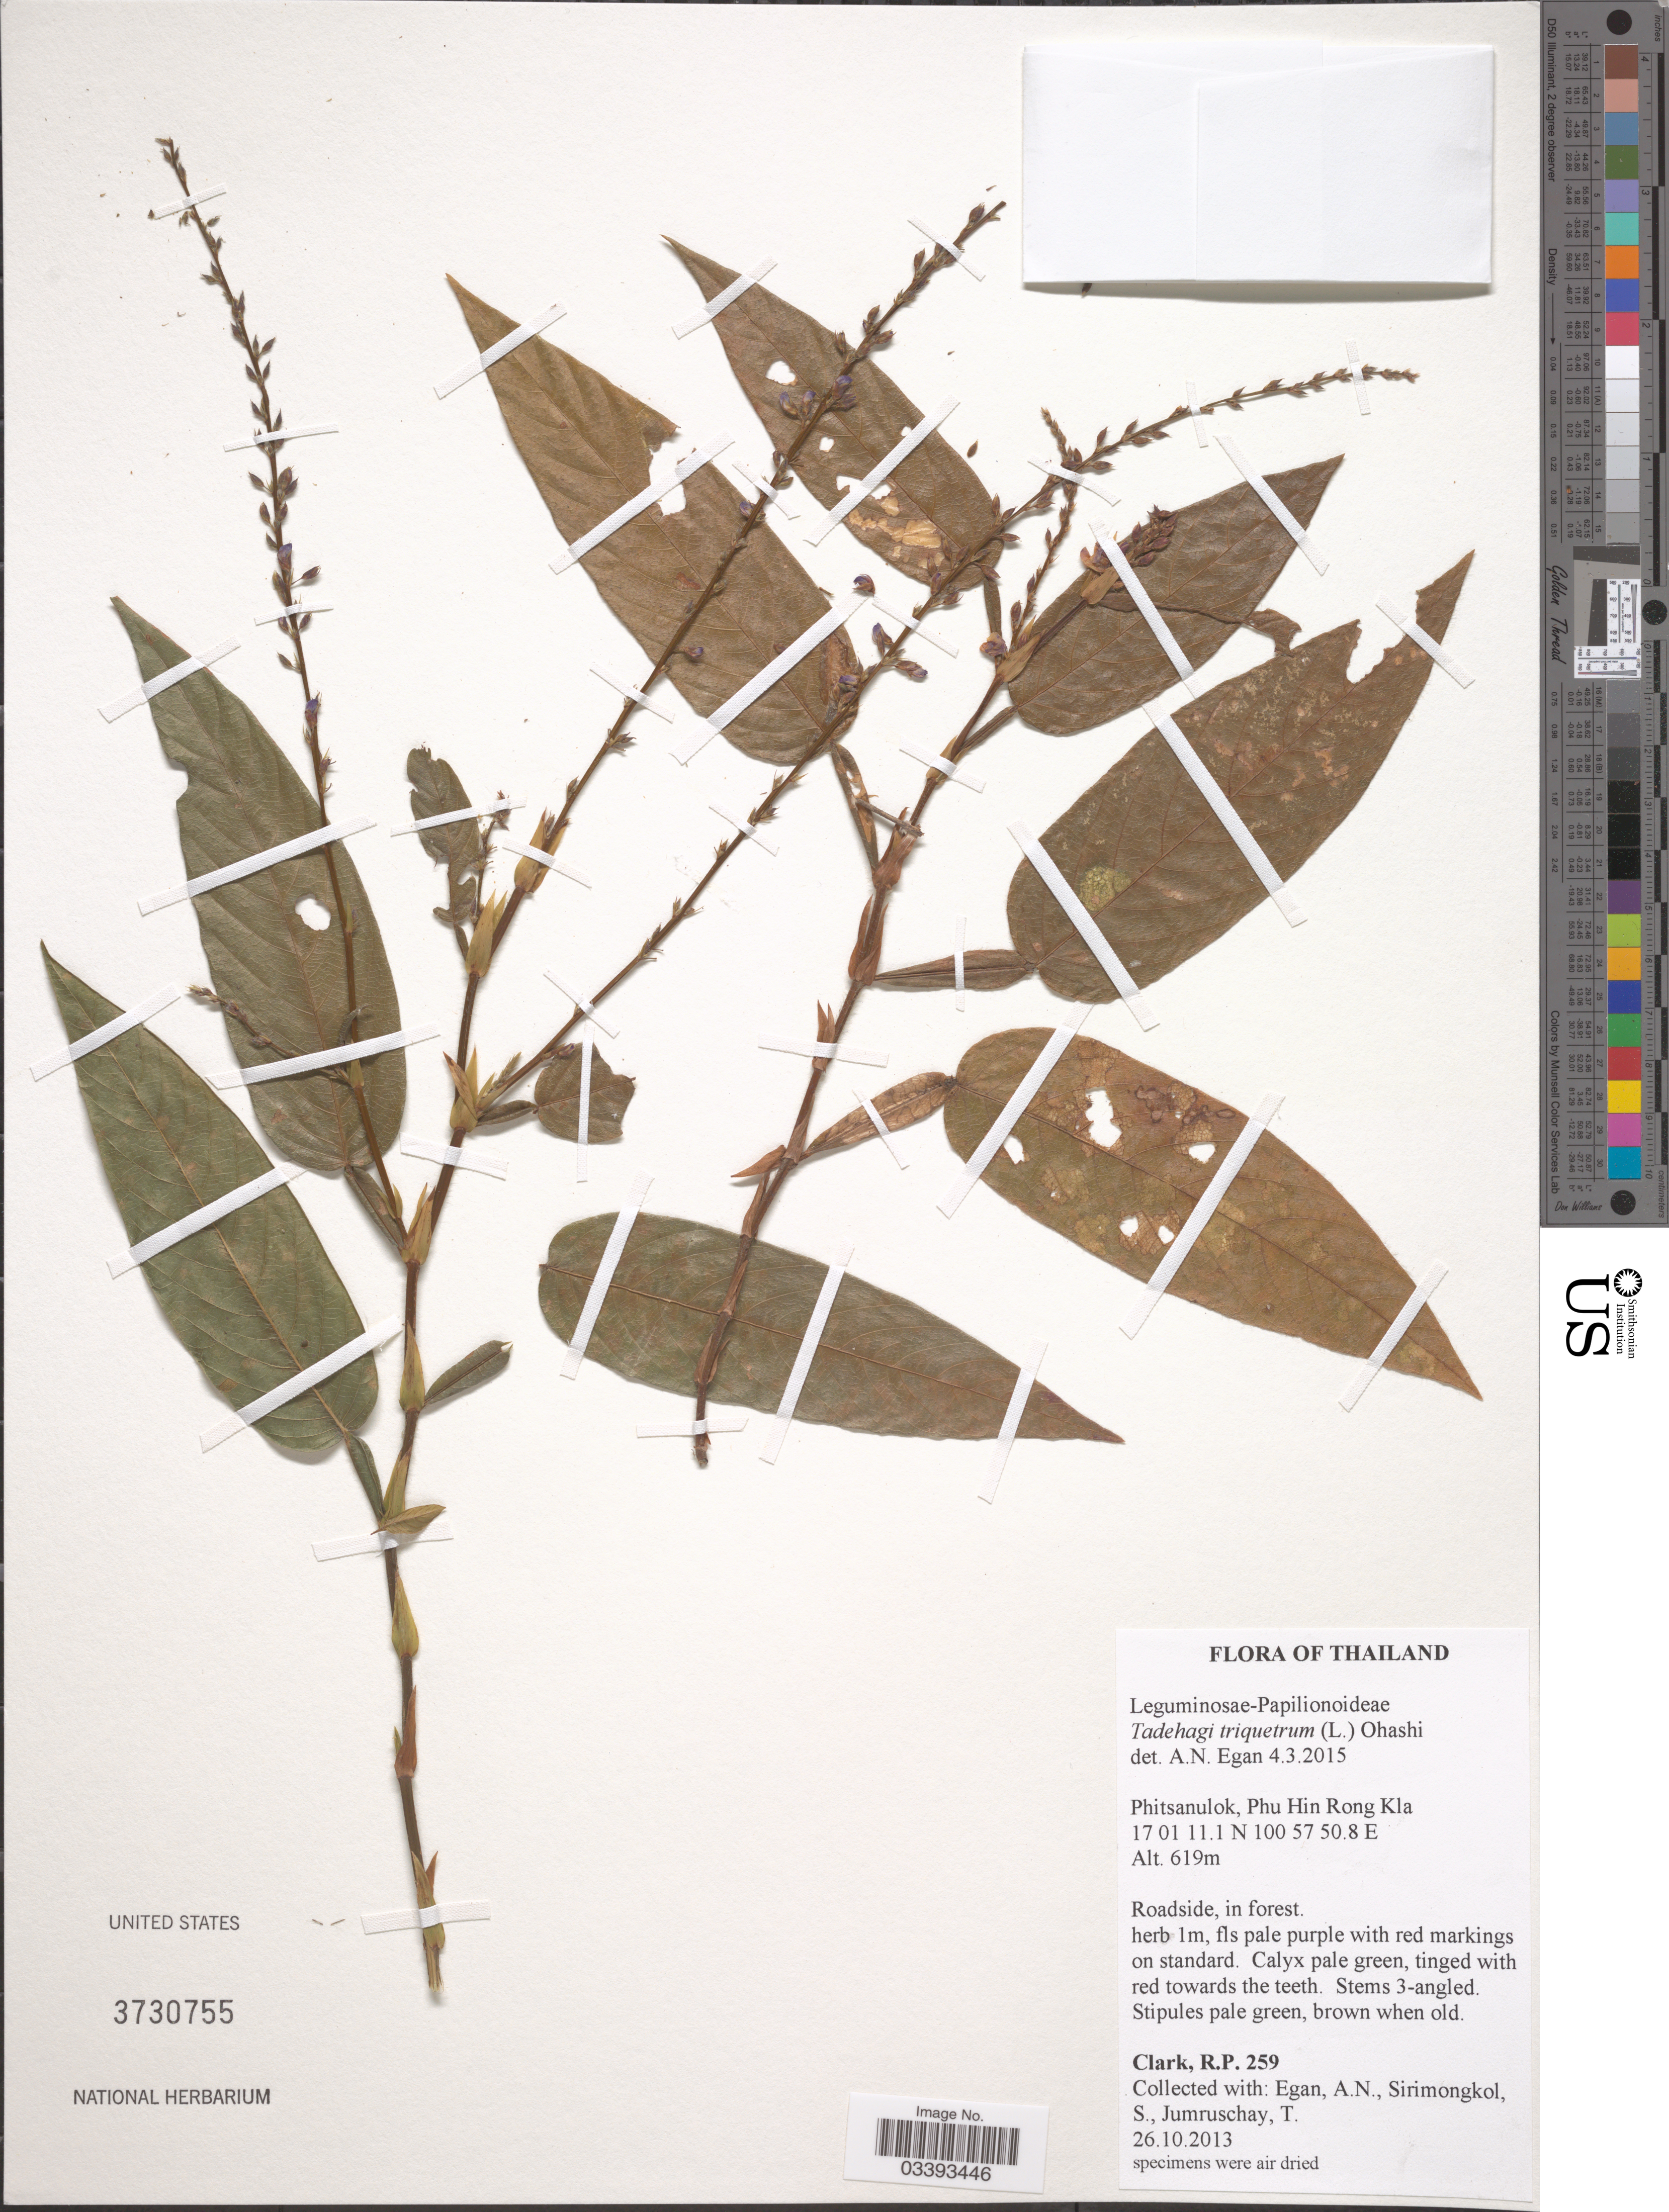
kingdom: Plantae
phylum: Tracheophyta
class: Magnoliopsida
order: Fabales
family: Fabaceae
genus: Tadehagi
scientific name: Tadehagi triquetrum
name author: (L.) H. Ohashi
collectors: R. P. Clark, A. N. Egan, S. Sirimongkol & T. Jumruschay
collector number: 259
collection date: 2013-10-26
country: Thailand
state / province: Phitsanulok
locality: Phu Hin Rong Kla.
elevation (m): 619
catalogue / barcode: US 3730755